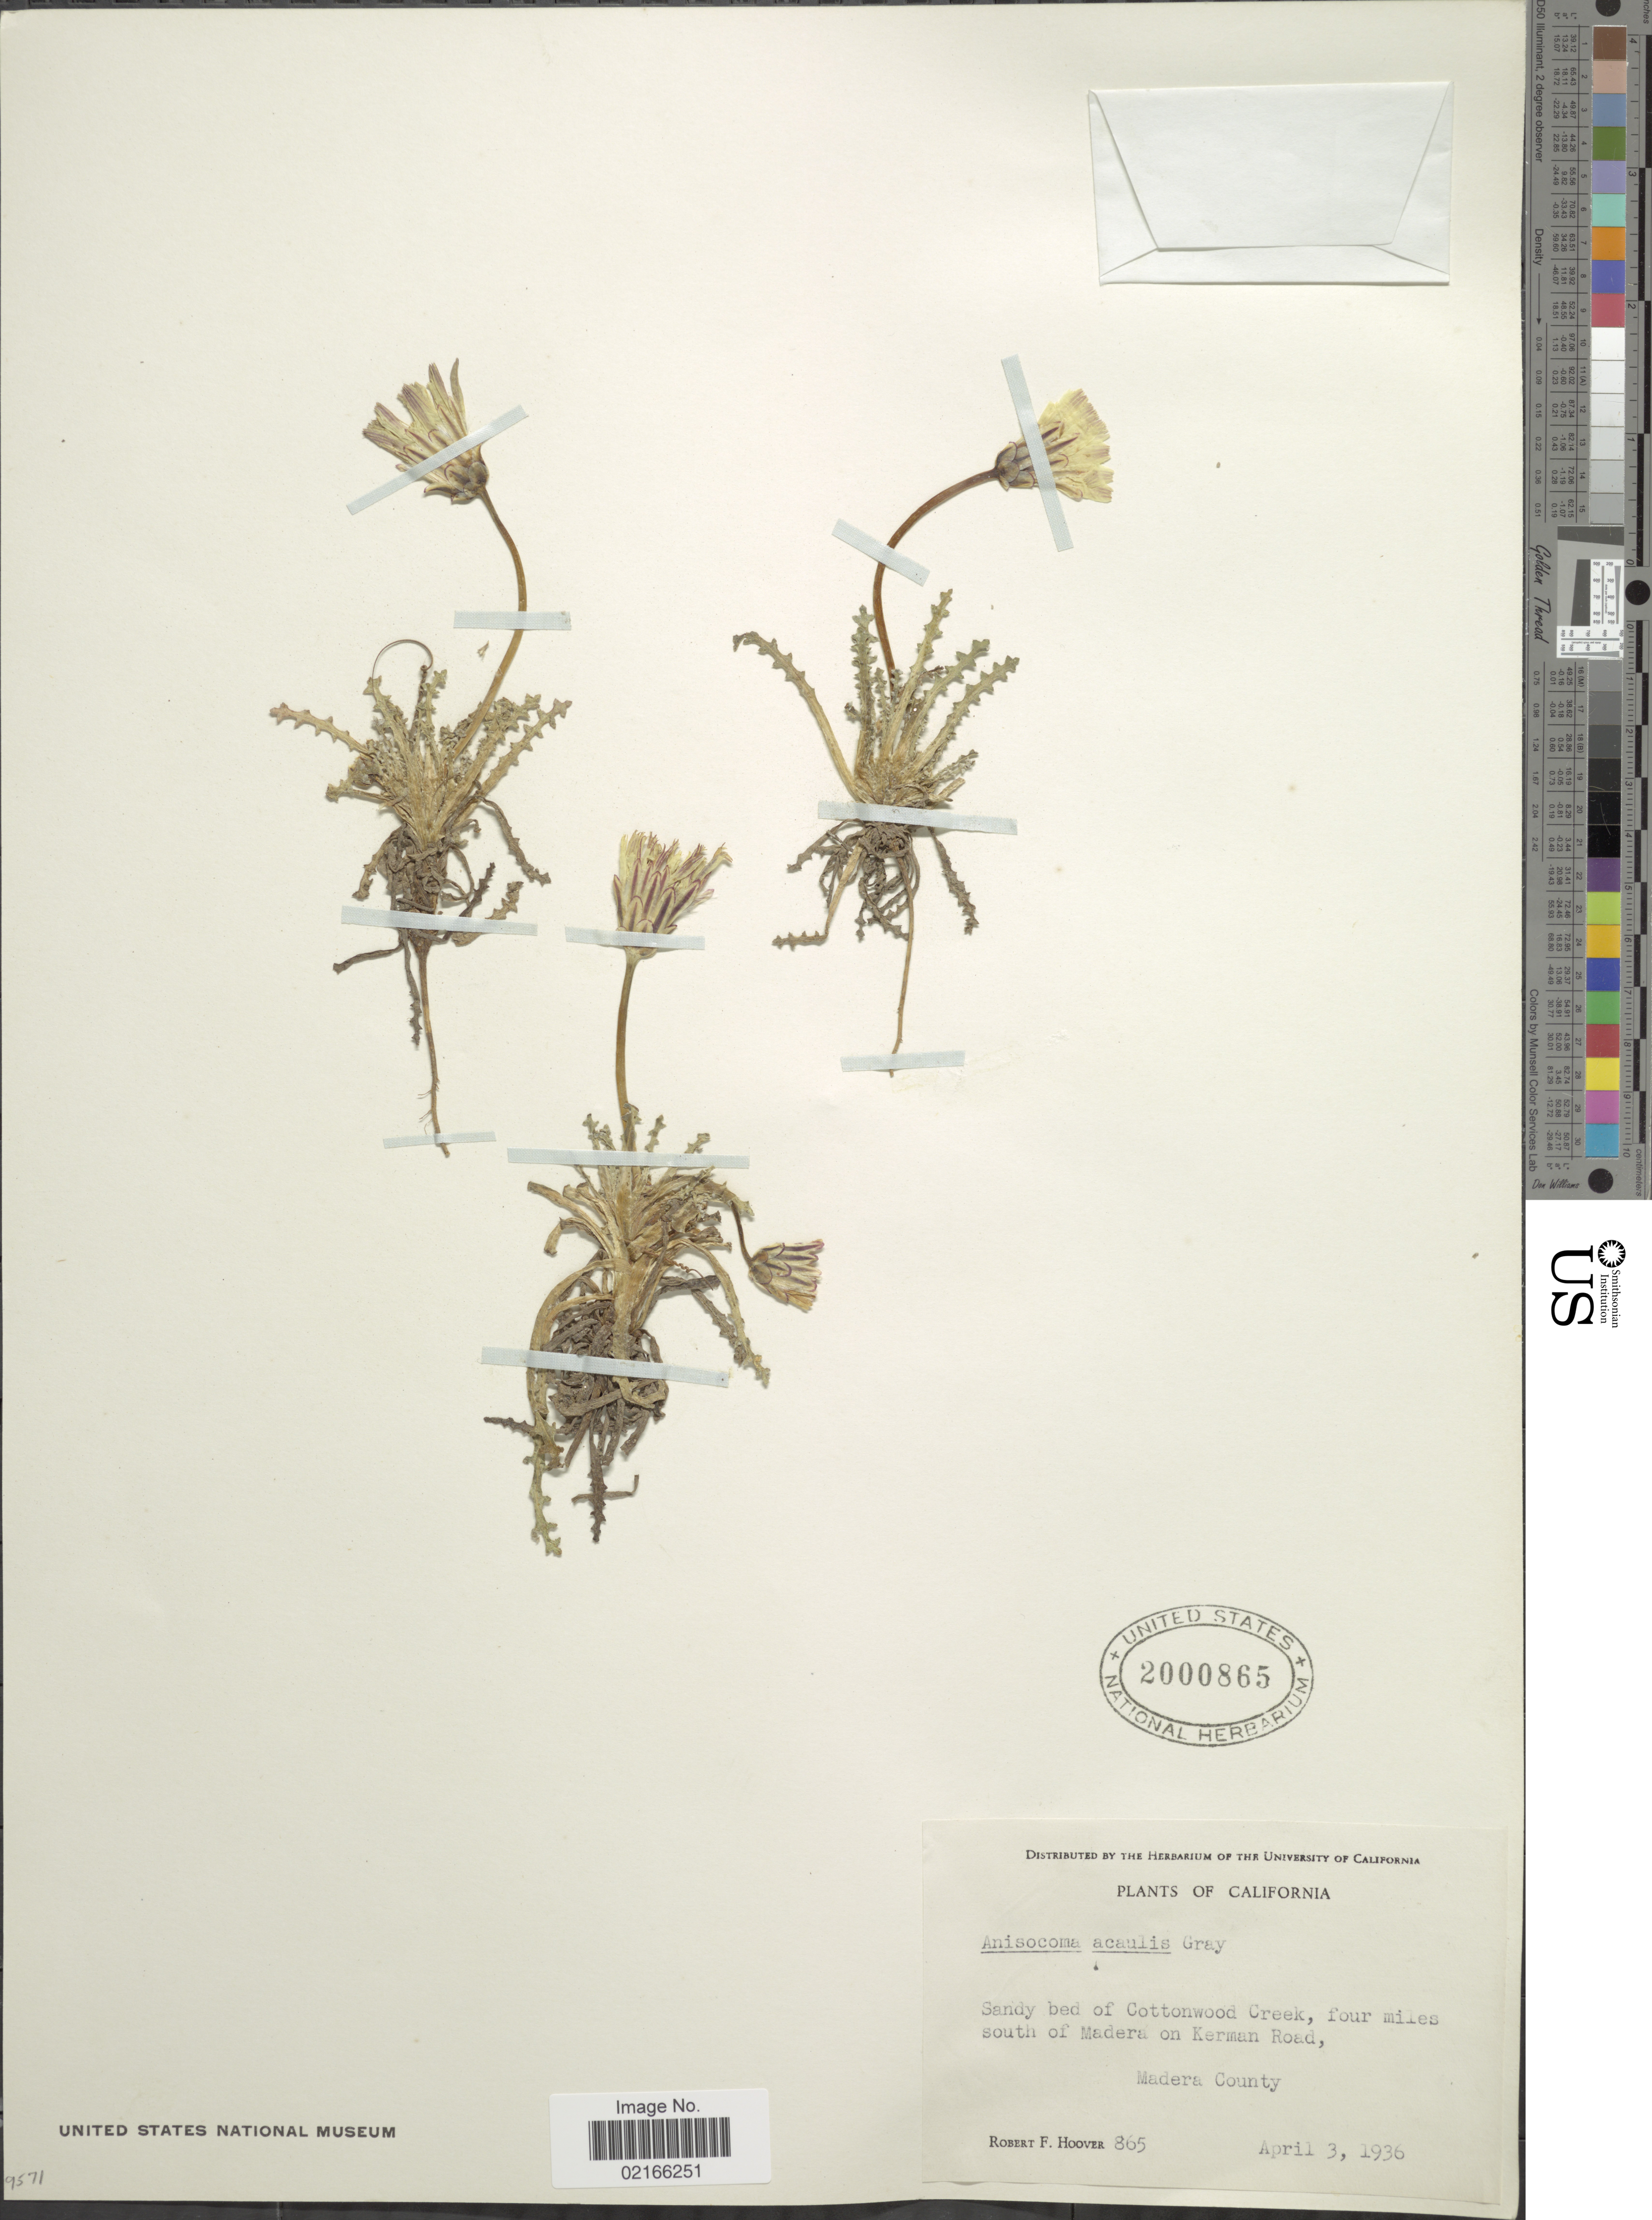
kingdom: Plantae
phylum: Tracheophyta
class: Magnoliopsida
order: Asterales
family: Asteraceae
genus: Anisocoma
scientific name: Anisocoma acaulis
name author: Torr. & A. Gray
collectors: R. F. Hoover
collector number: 865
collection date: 1936-04-03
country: United States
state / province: California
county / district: Madera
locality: Cottonwood Creek, four miles south of Madera on Kerman Road, Madera County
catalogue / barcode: US 2000865